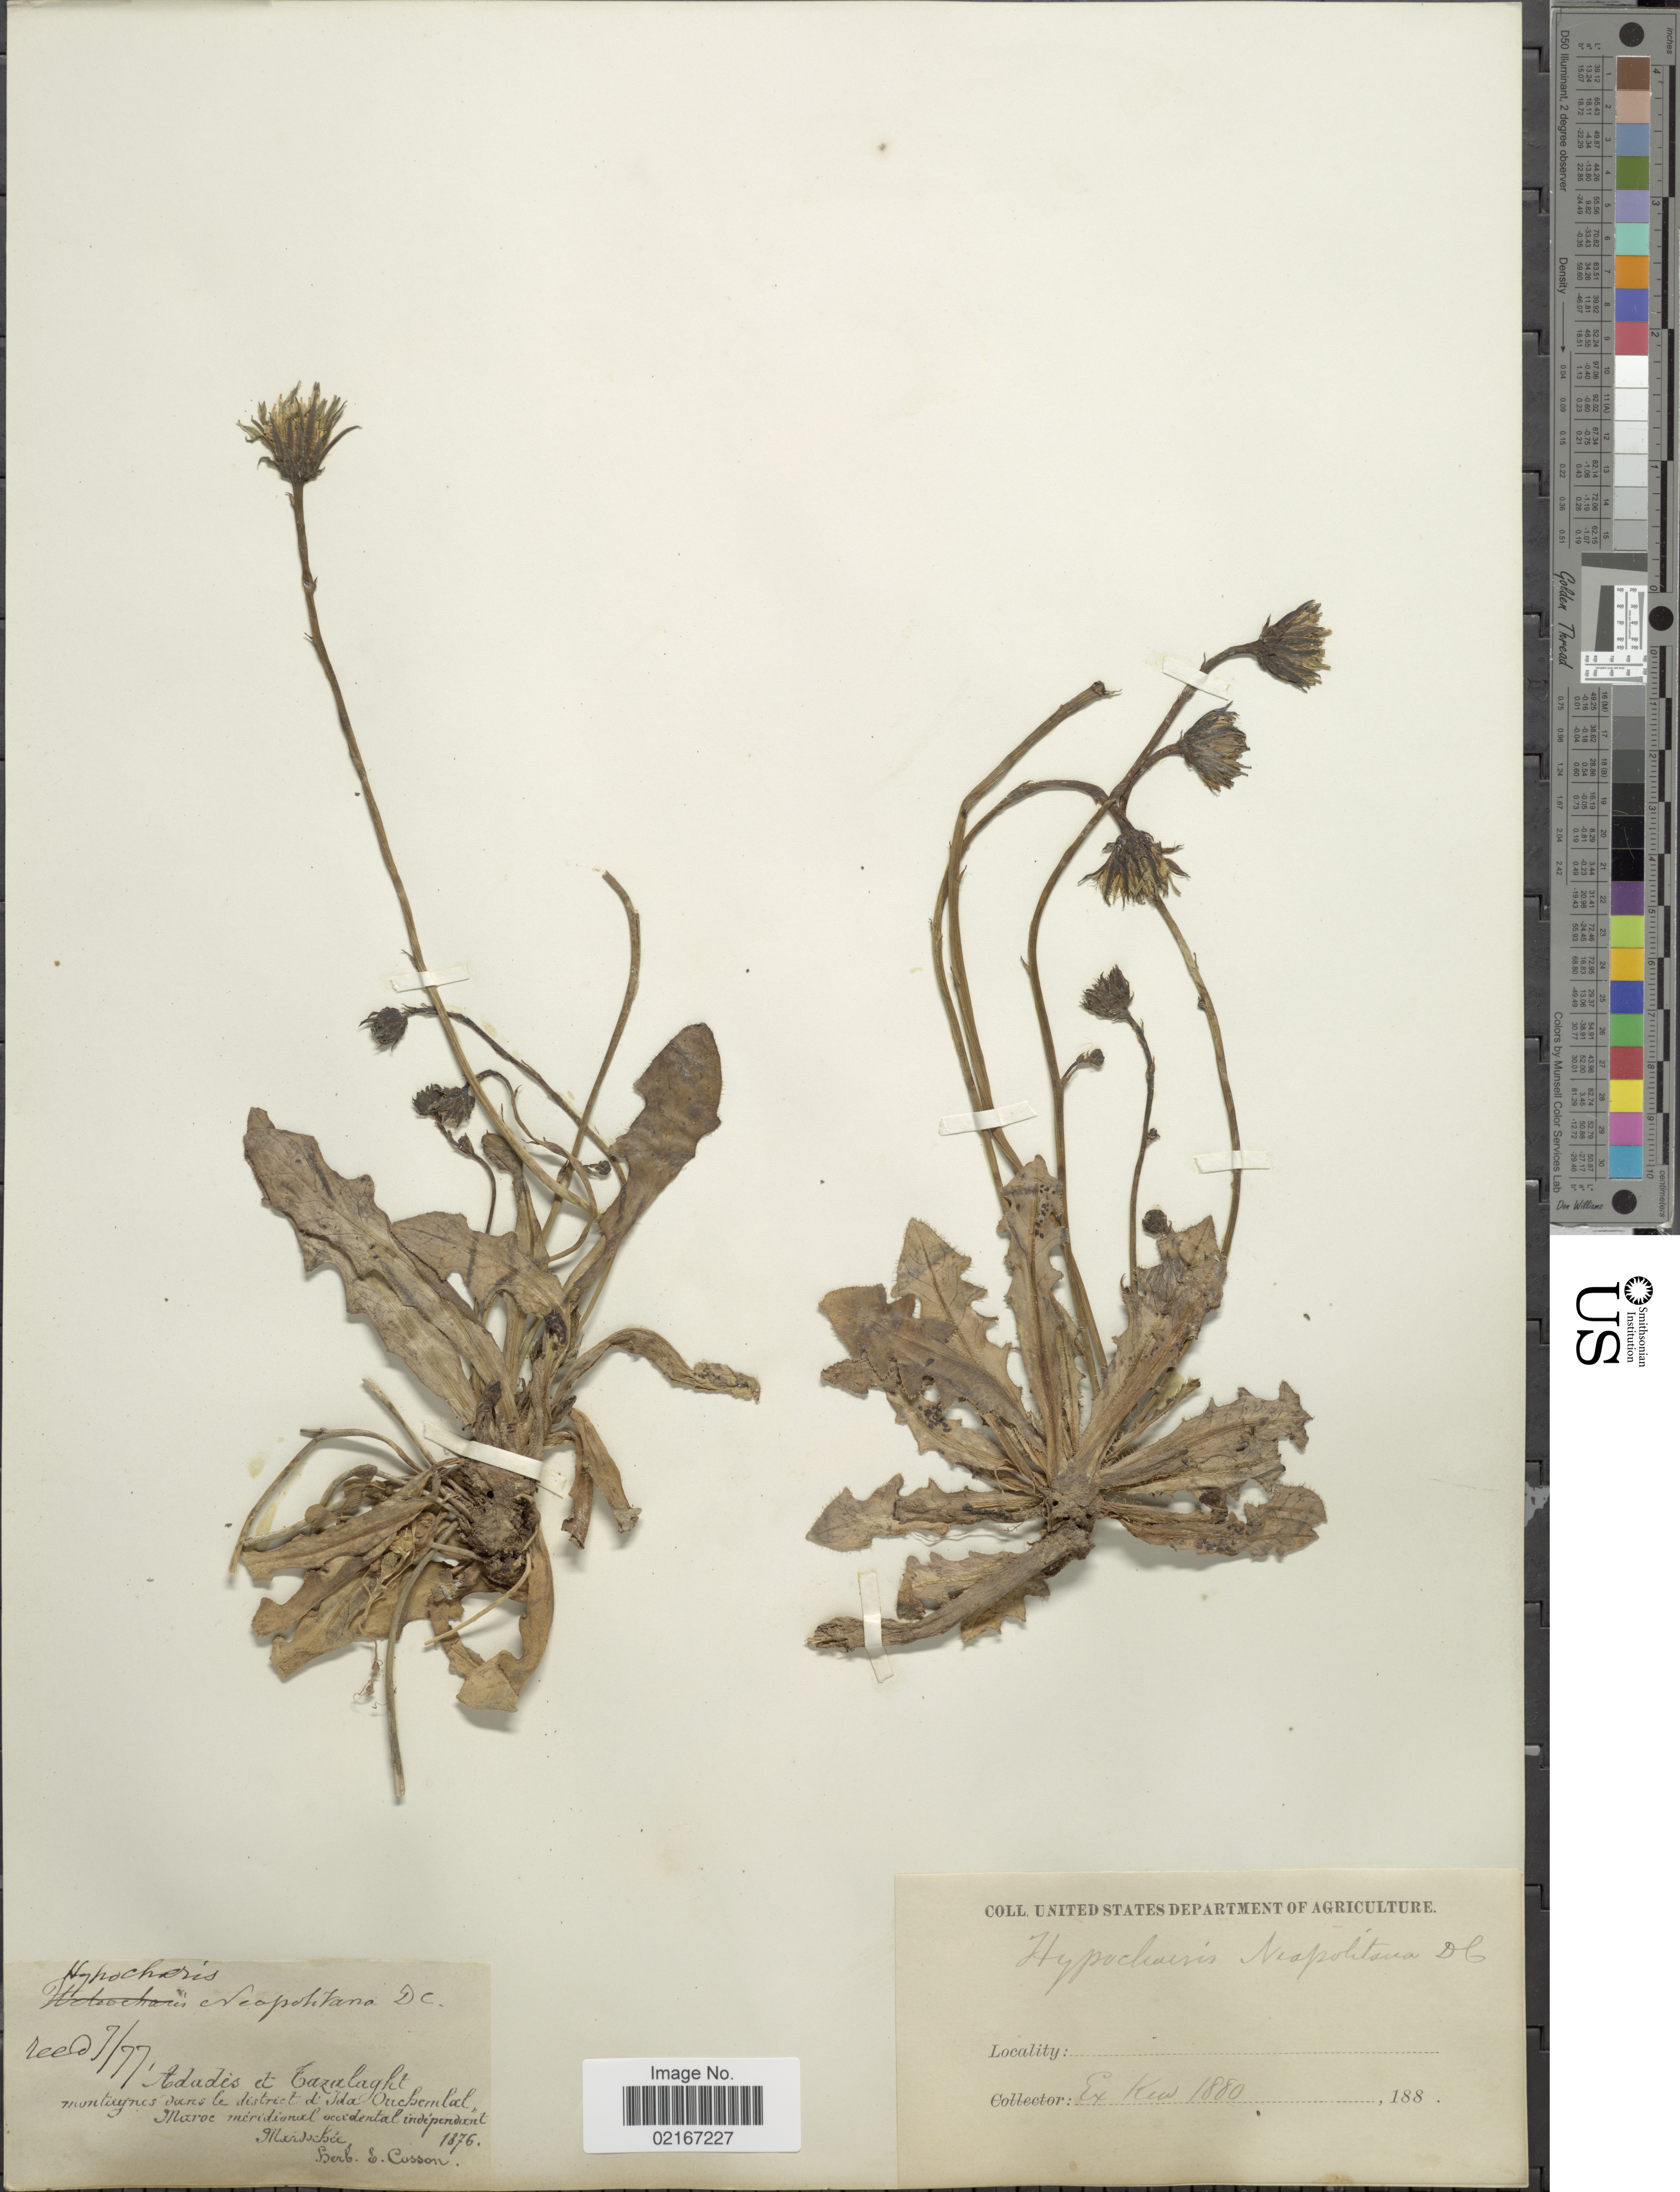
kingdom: Plantae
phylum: Tracheophyta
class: Magnoliopsida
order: Asterales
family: Asteraceae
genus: Hypochaeris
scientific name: Hypochaeris radicata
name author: L.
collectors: Mardochee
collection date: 1876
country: Morocco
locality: Adades et Tazalaght, montagnes dans le district d'Ida Ouchemlal, Maroc meridional occidental independant.